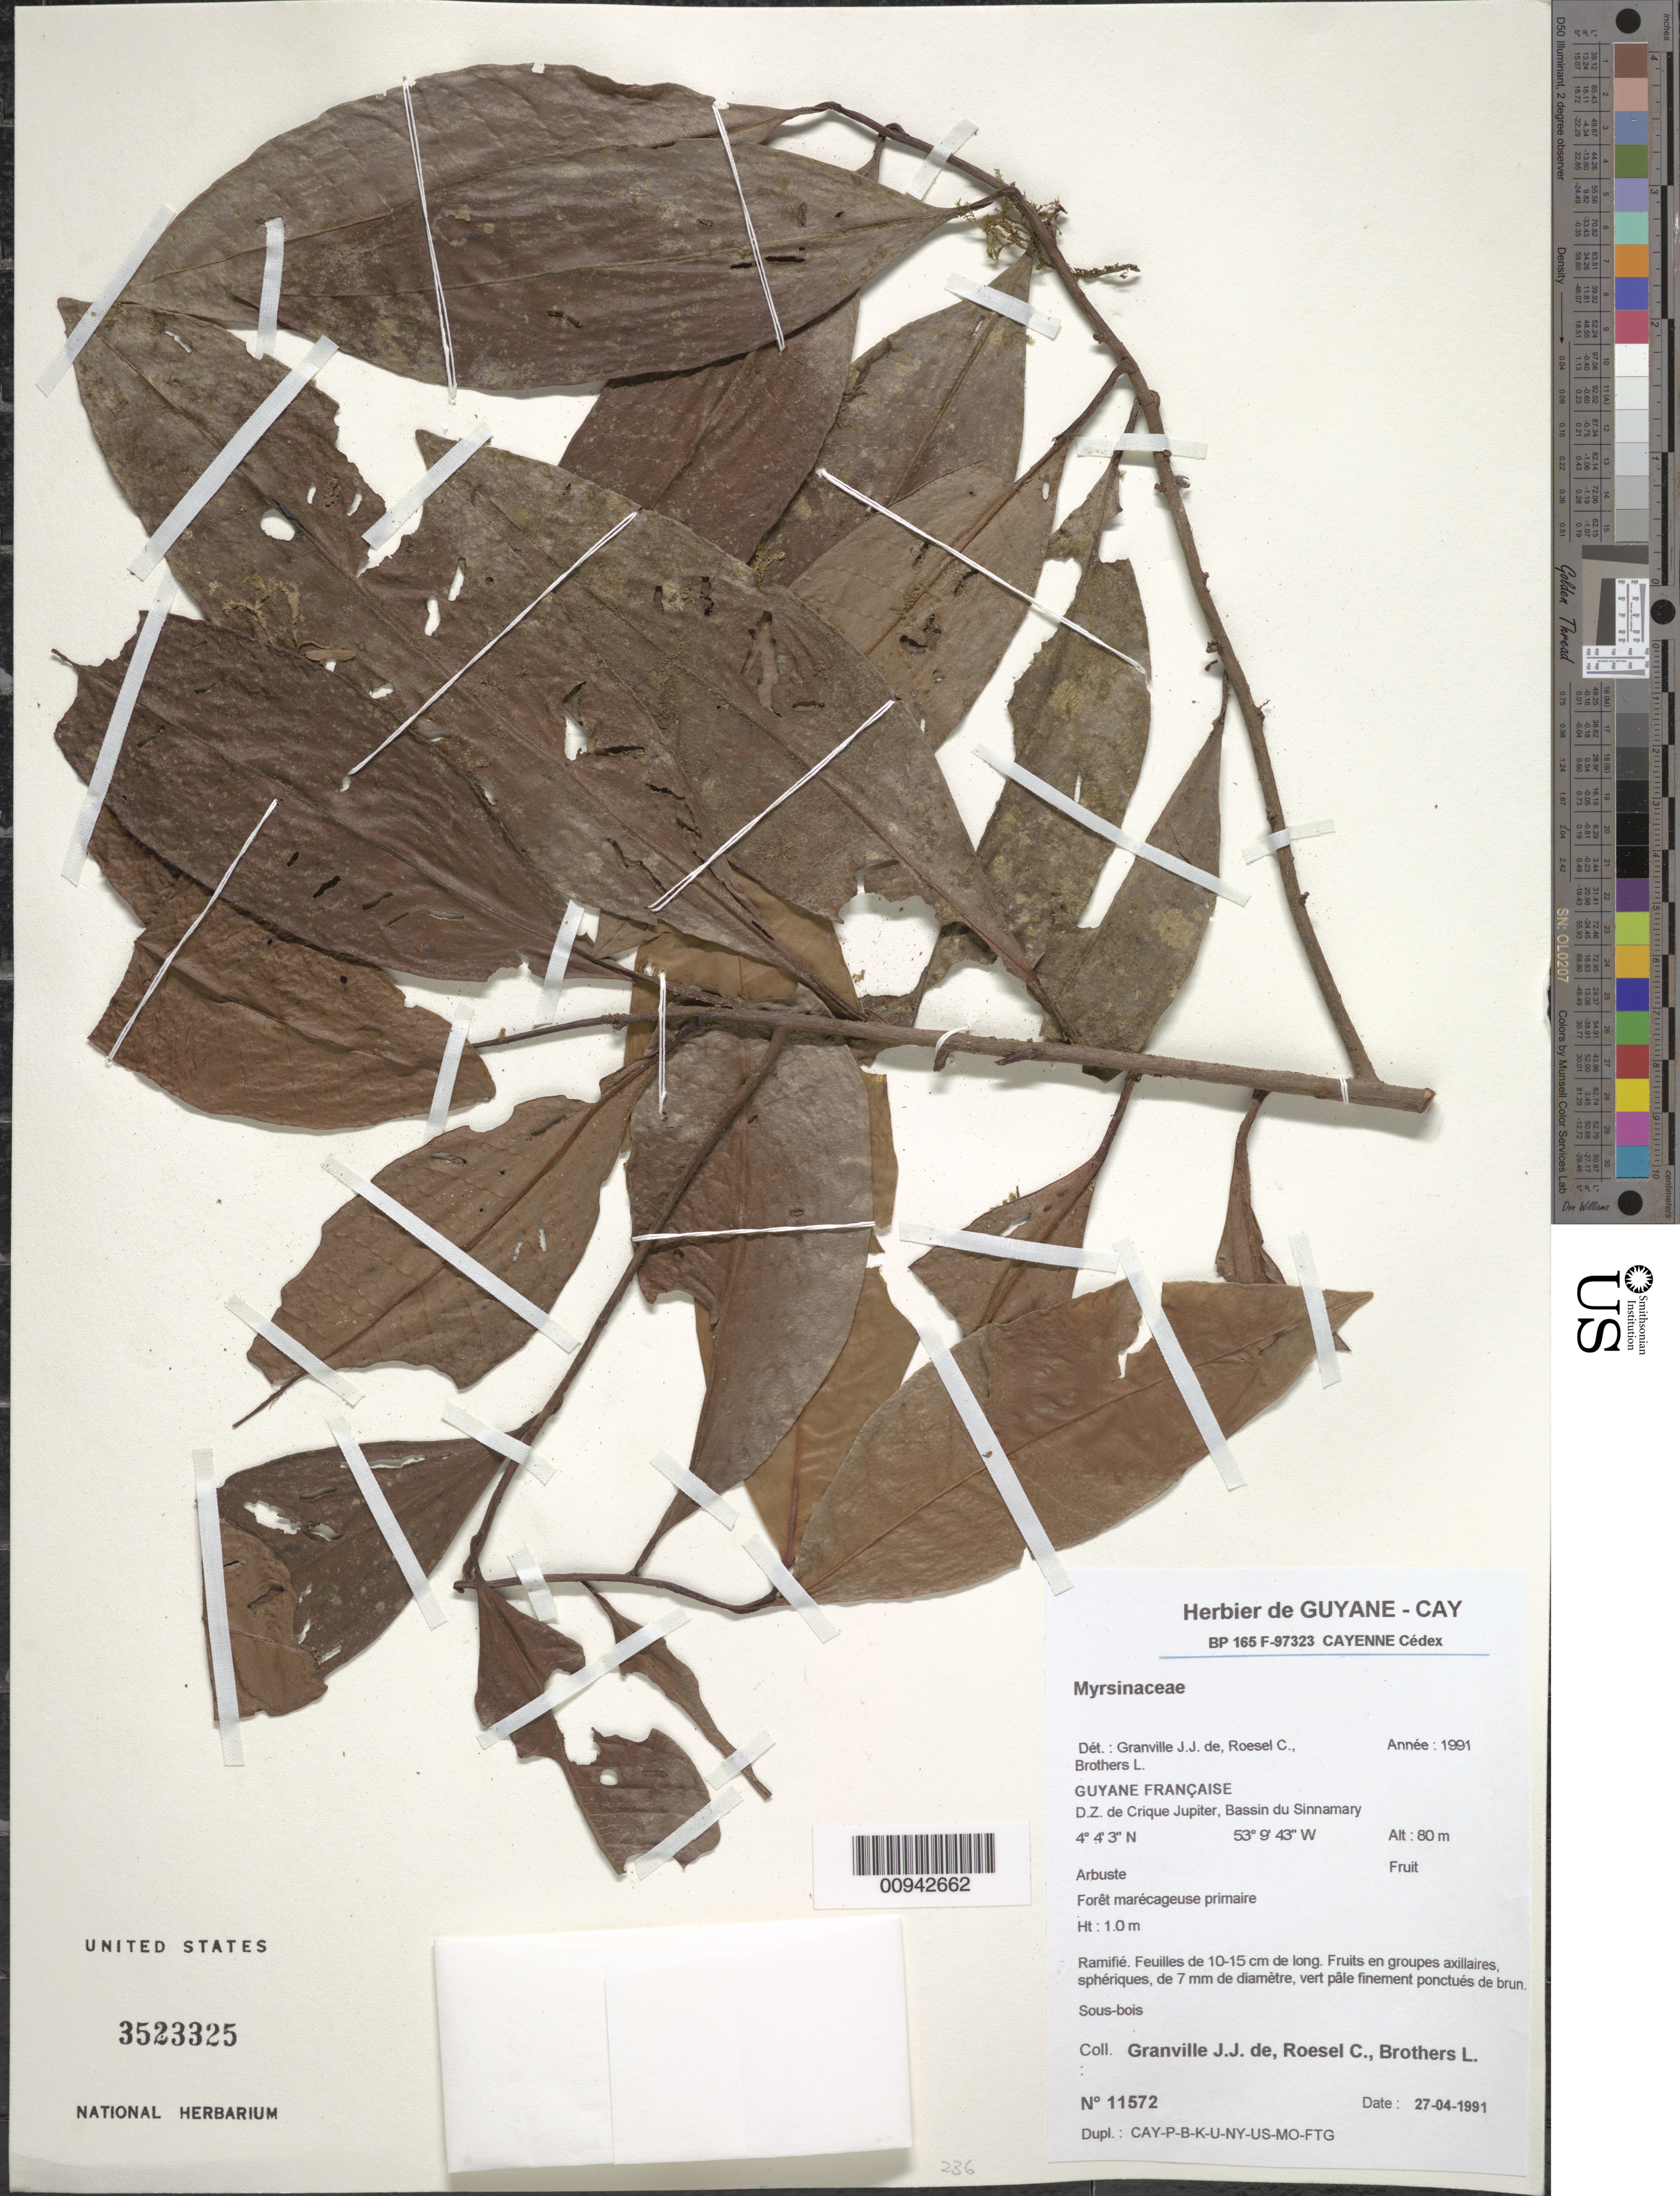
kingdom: Plantae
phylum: Tracheophyta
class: Magnoliopsida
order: Ericales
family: Primulaceae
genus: Stylogyne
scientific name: Stylogyne ardisioides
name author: (Kunth) Mez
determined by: Pipoly, J. J.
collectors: J.-J. de Granville, C. S. Roesel & L. Brothers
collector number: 11572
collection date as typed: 27-Apr-91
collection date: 1991-04-27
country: French Guiana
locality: D.Z. de Crique Jupiter, Bassin du Sinnamary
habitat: Foret marecageuse primaire. Sous-bois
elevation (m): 80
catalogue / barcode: US 3523325